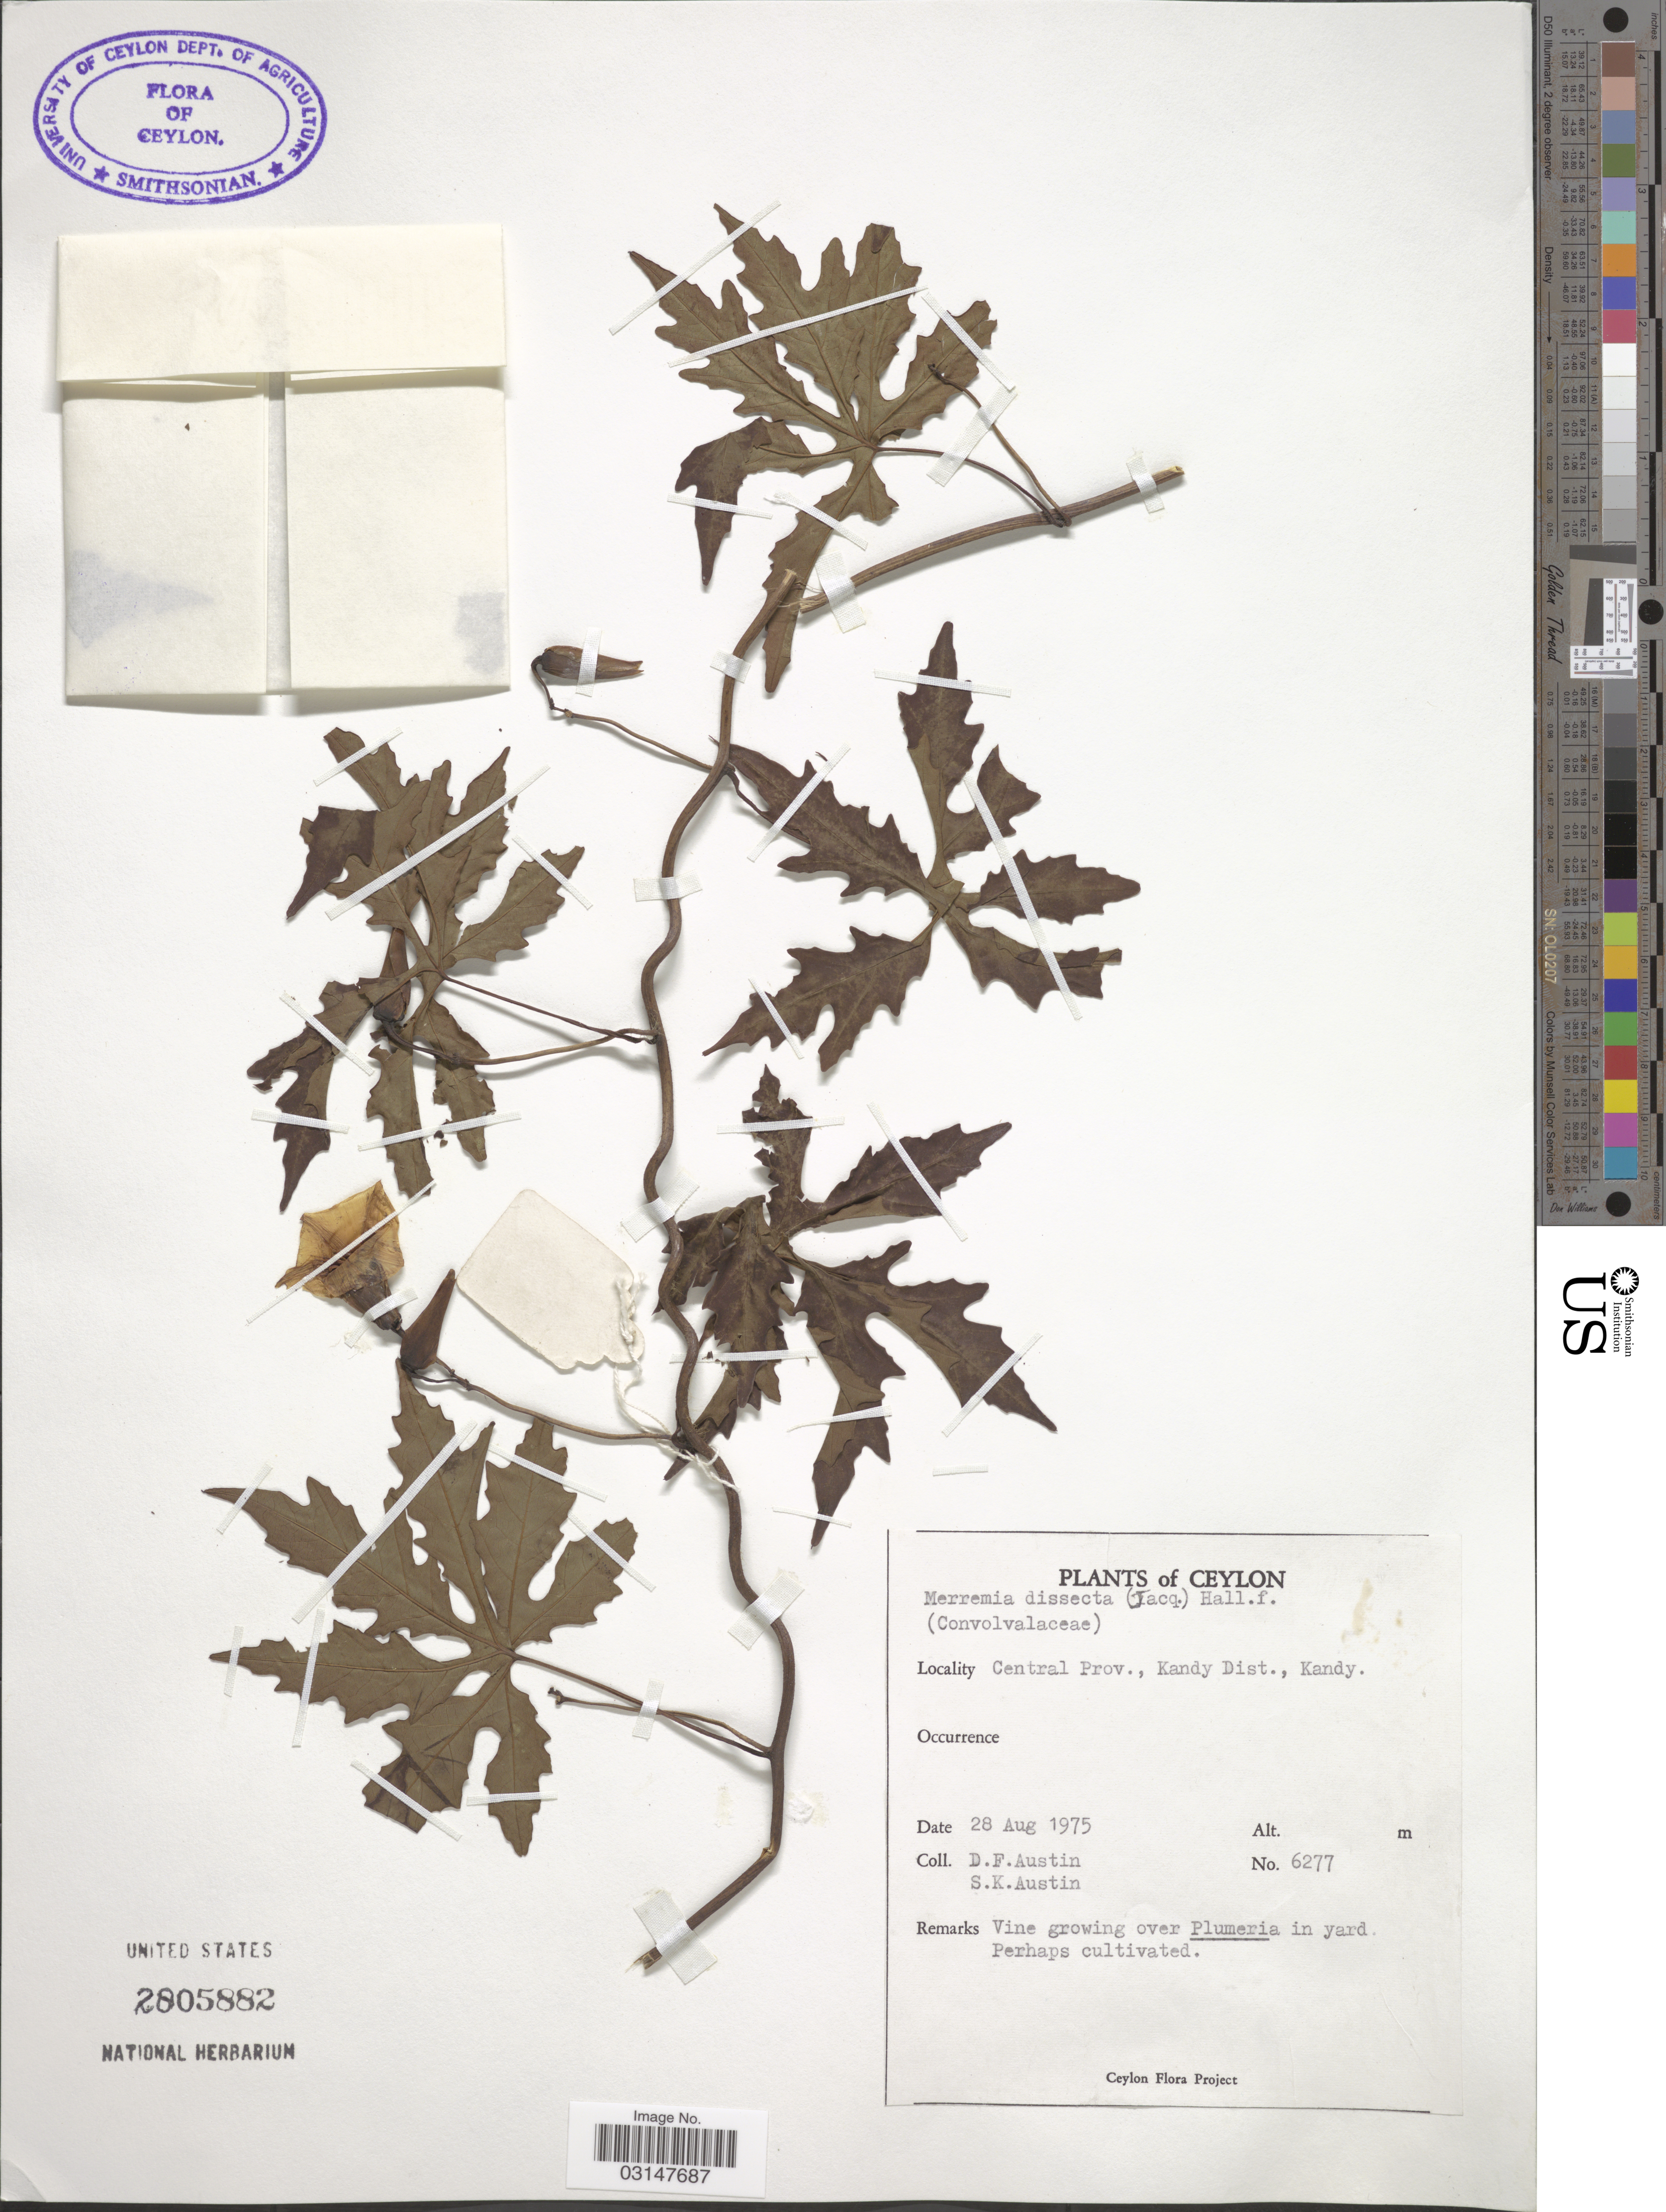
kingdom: Plantae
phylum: Tracheophyta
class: Magnoliopsida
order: Solanales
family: Convolvulaceae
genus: Distimake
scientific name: Distimake dissectus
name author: (Jacq.) A. R. Simões & Staples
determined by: Strong, Mark T., (BOT), Smithsonian Institution - National Museum of Natural History (UNITED STATES)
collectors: D. Austin & S. Austin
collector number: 6277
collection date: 1975-08-28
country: Sri Lanka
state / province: Central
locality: Ceylon, Central Prov., Kandy Dist., Kandy.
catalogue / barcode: US 2805882